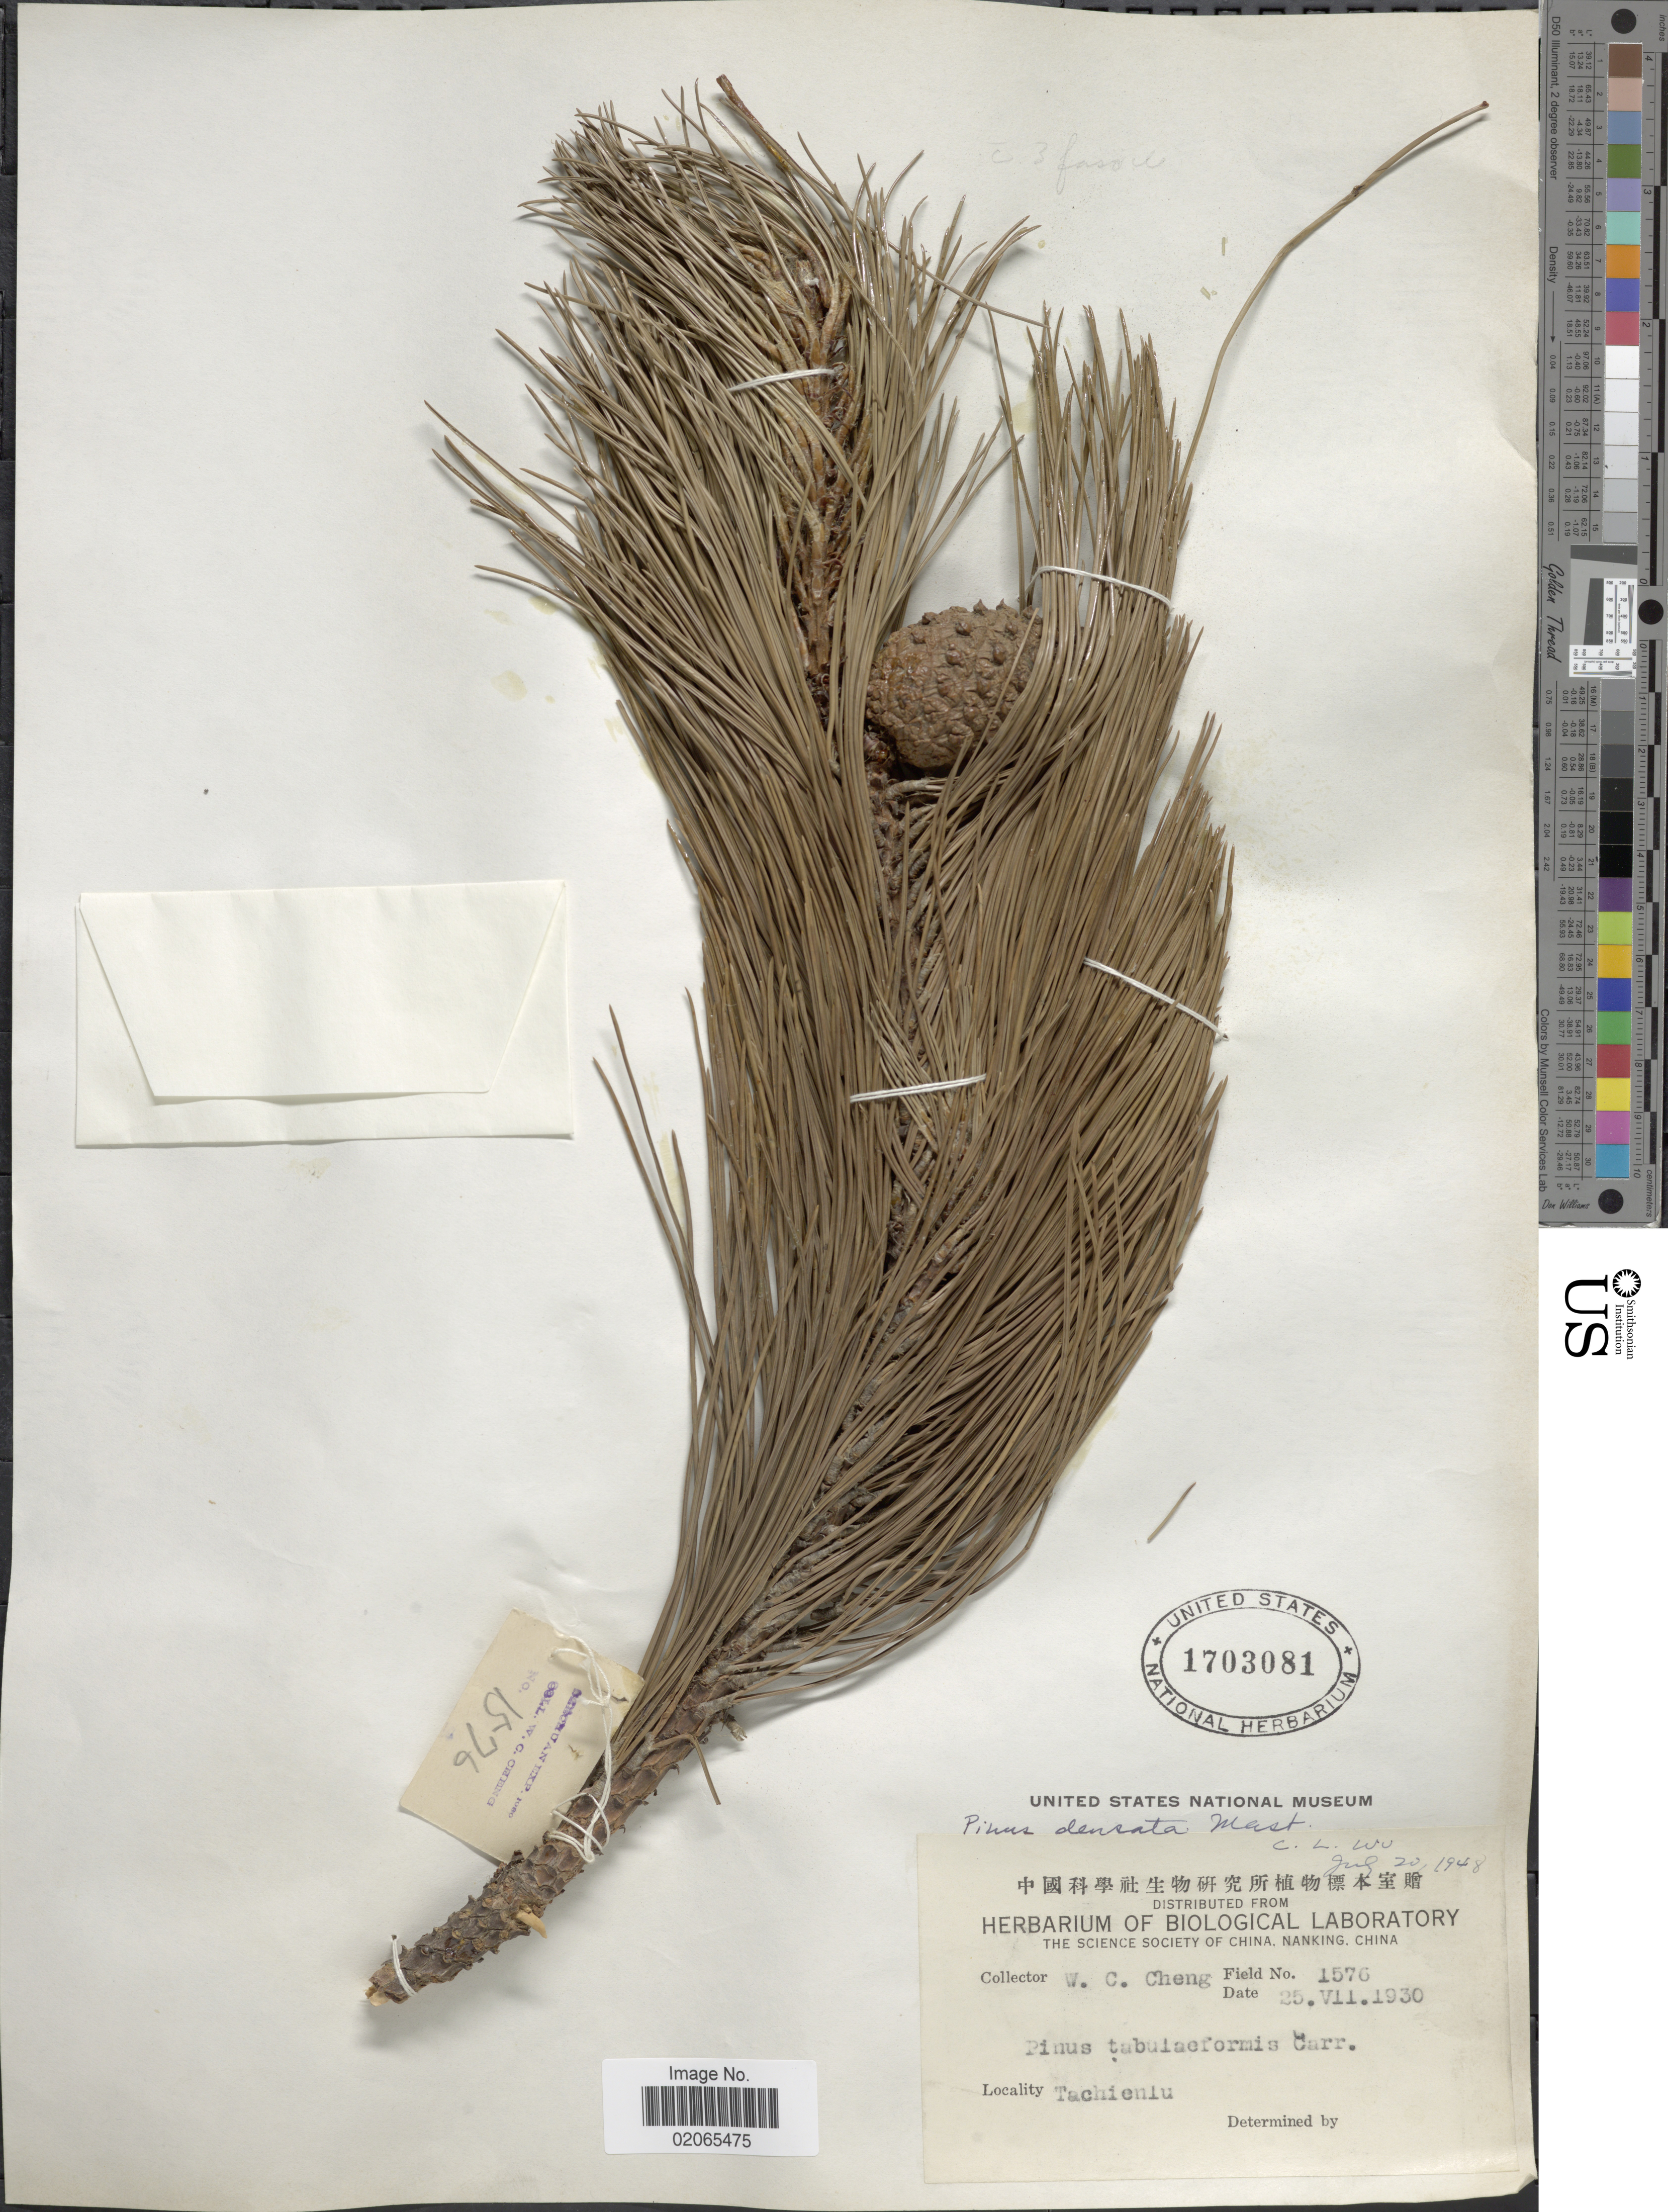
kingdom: Plantae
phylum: Tracheophyta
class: Pinopsida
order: Pinales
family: Pinaceae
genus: Pinus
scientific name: Pinus densata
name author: Mast.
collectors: W. C. Cheng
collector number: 1575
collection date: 1930-07-25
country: China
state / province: Sichuan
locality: Tachienlu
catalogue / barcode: US 1703081